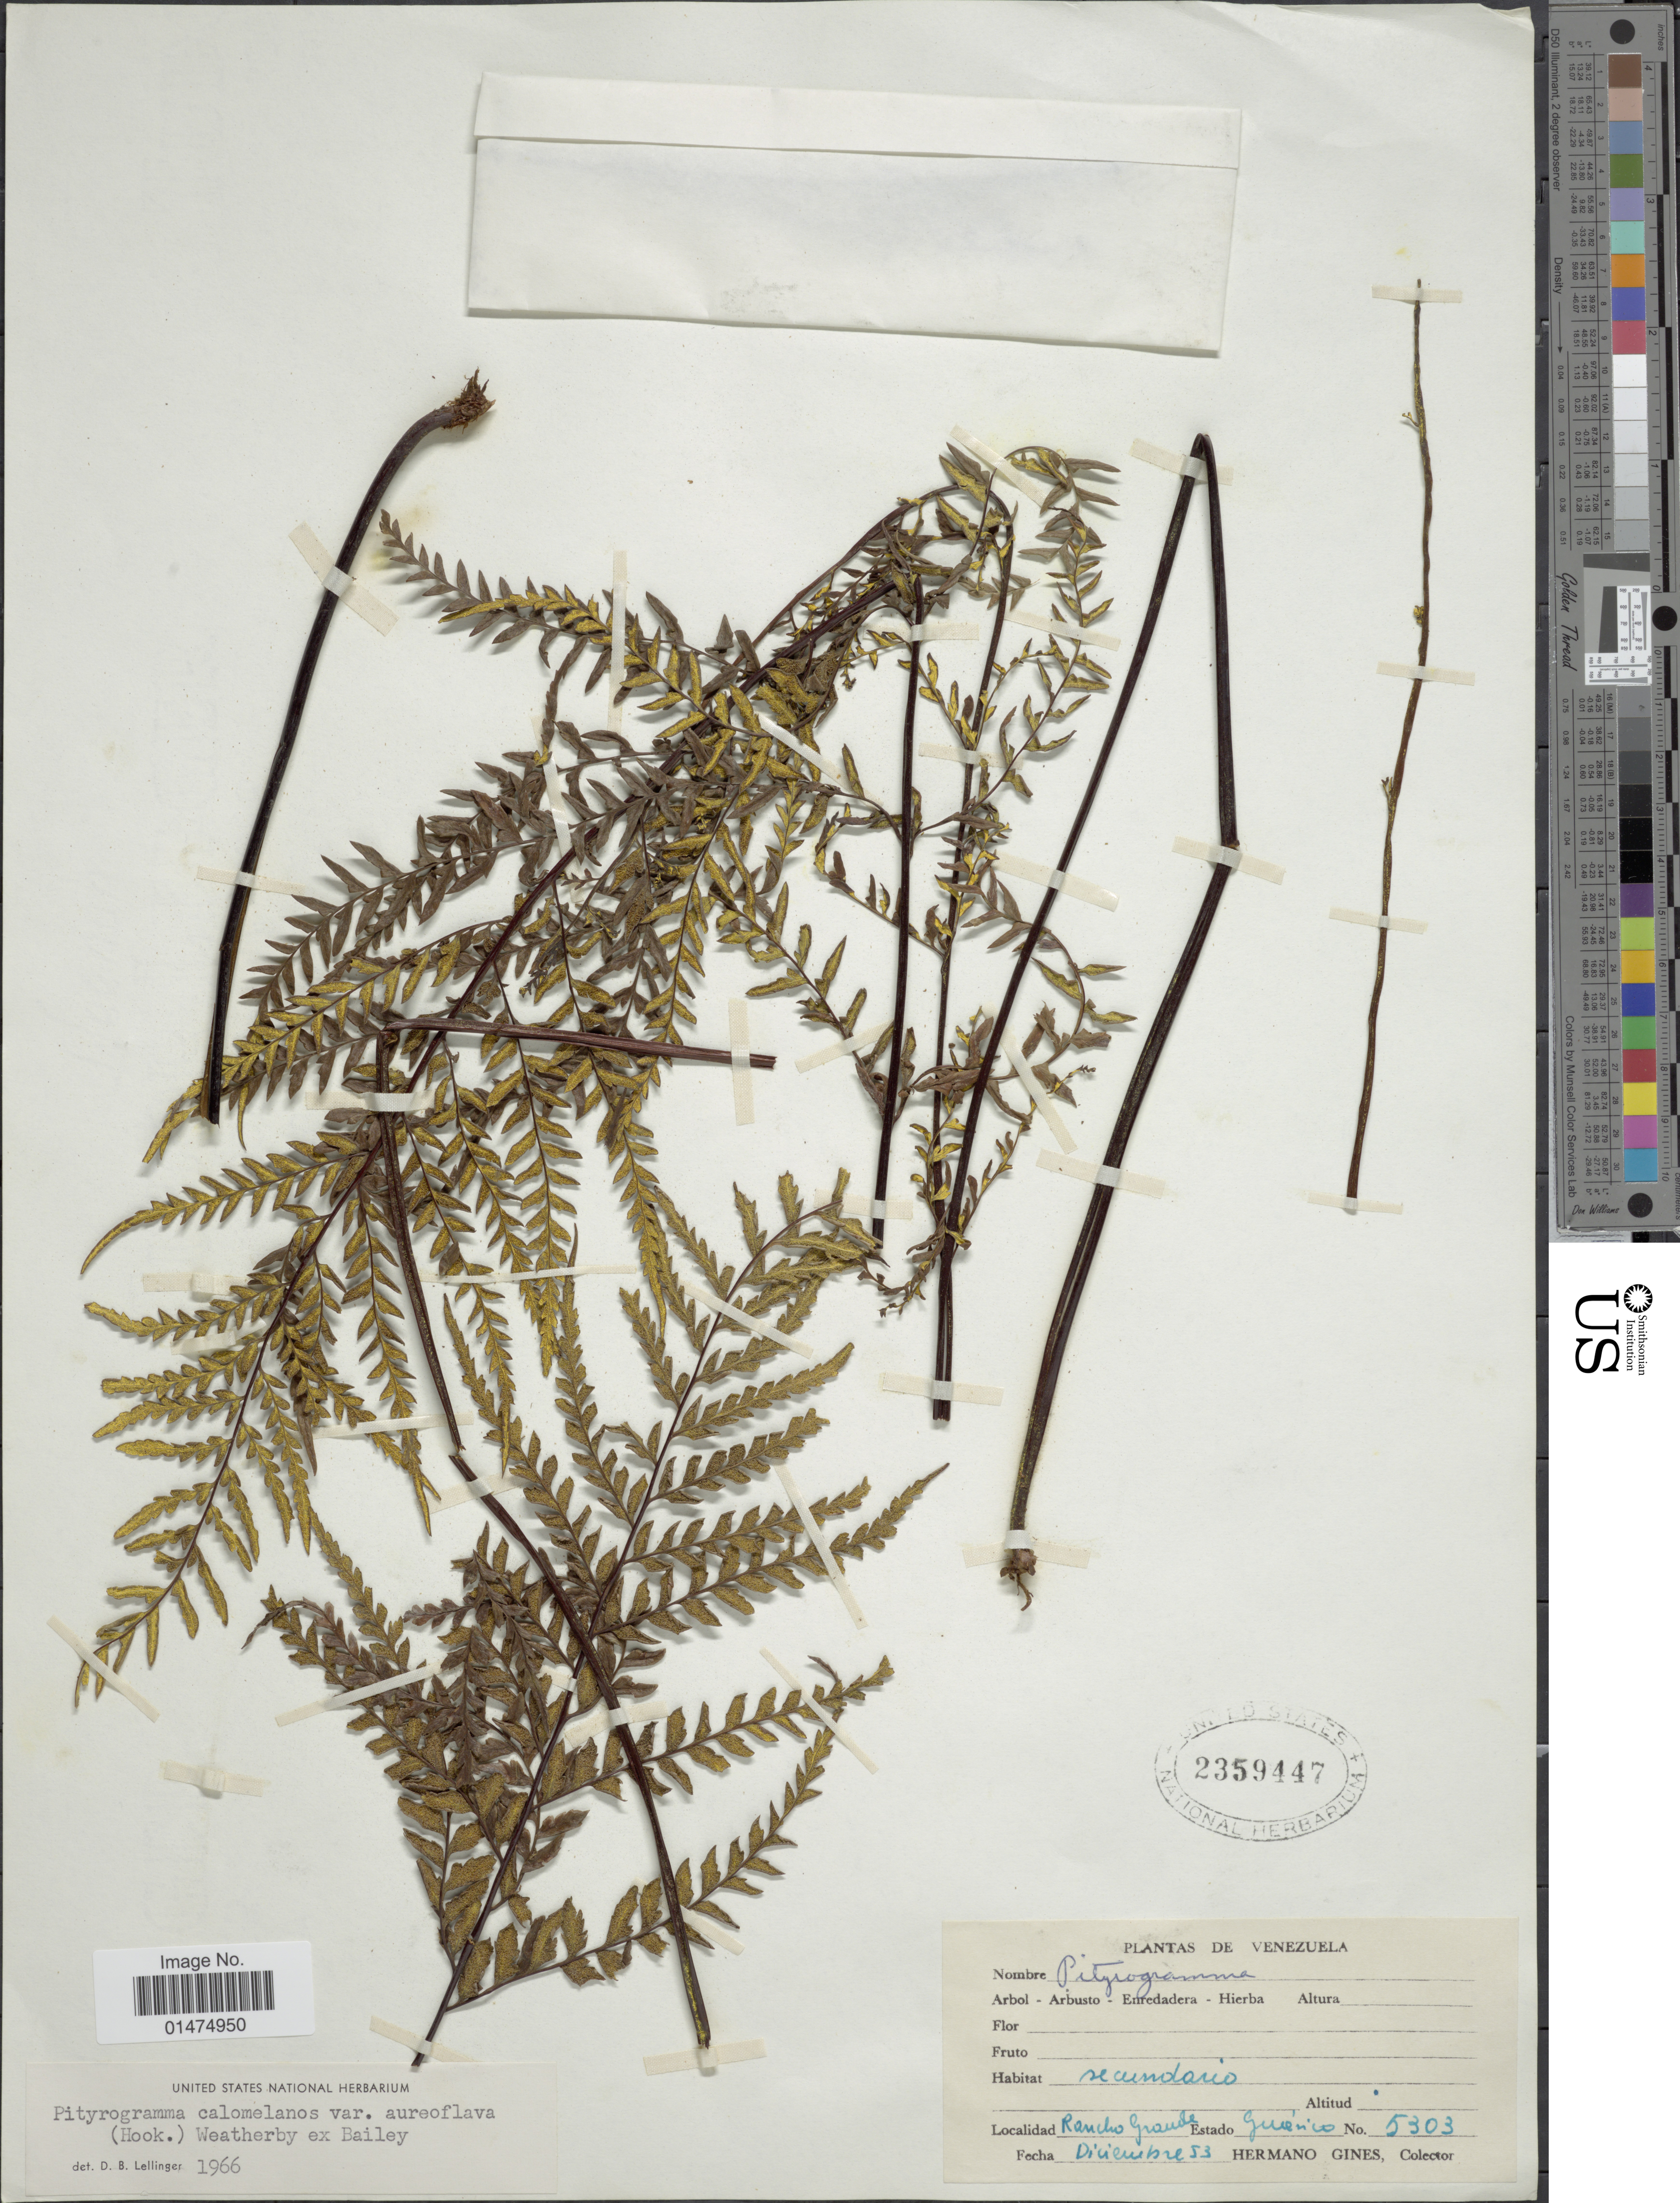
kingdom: Plantae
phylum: Tracheophyta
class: Polypodiopsida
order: Polypodiales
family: Pteridaceae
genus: Pityrogramma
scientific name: Pityrogramma calomelanos var. aureoflava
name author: (Hook.) Weath. ex L.H. Bailey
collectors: Bro. Gines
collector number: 5303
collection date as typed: Transcribed d/m/y: /12/53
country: Venezuela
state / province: Guárico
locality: Rancho Grande, Estado Guárico [State of Guárico]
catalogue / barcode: US 2359447